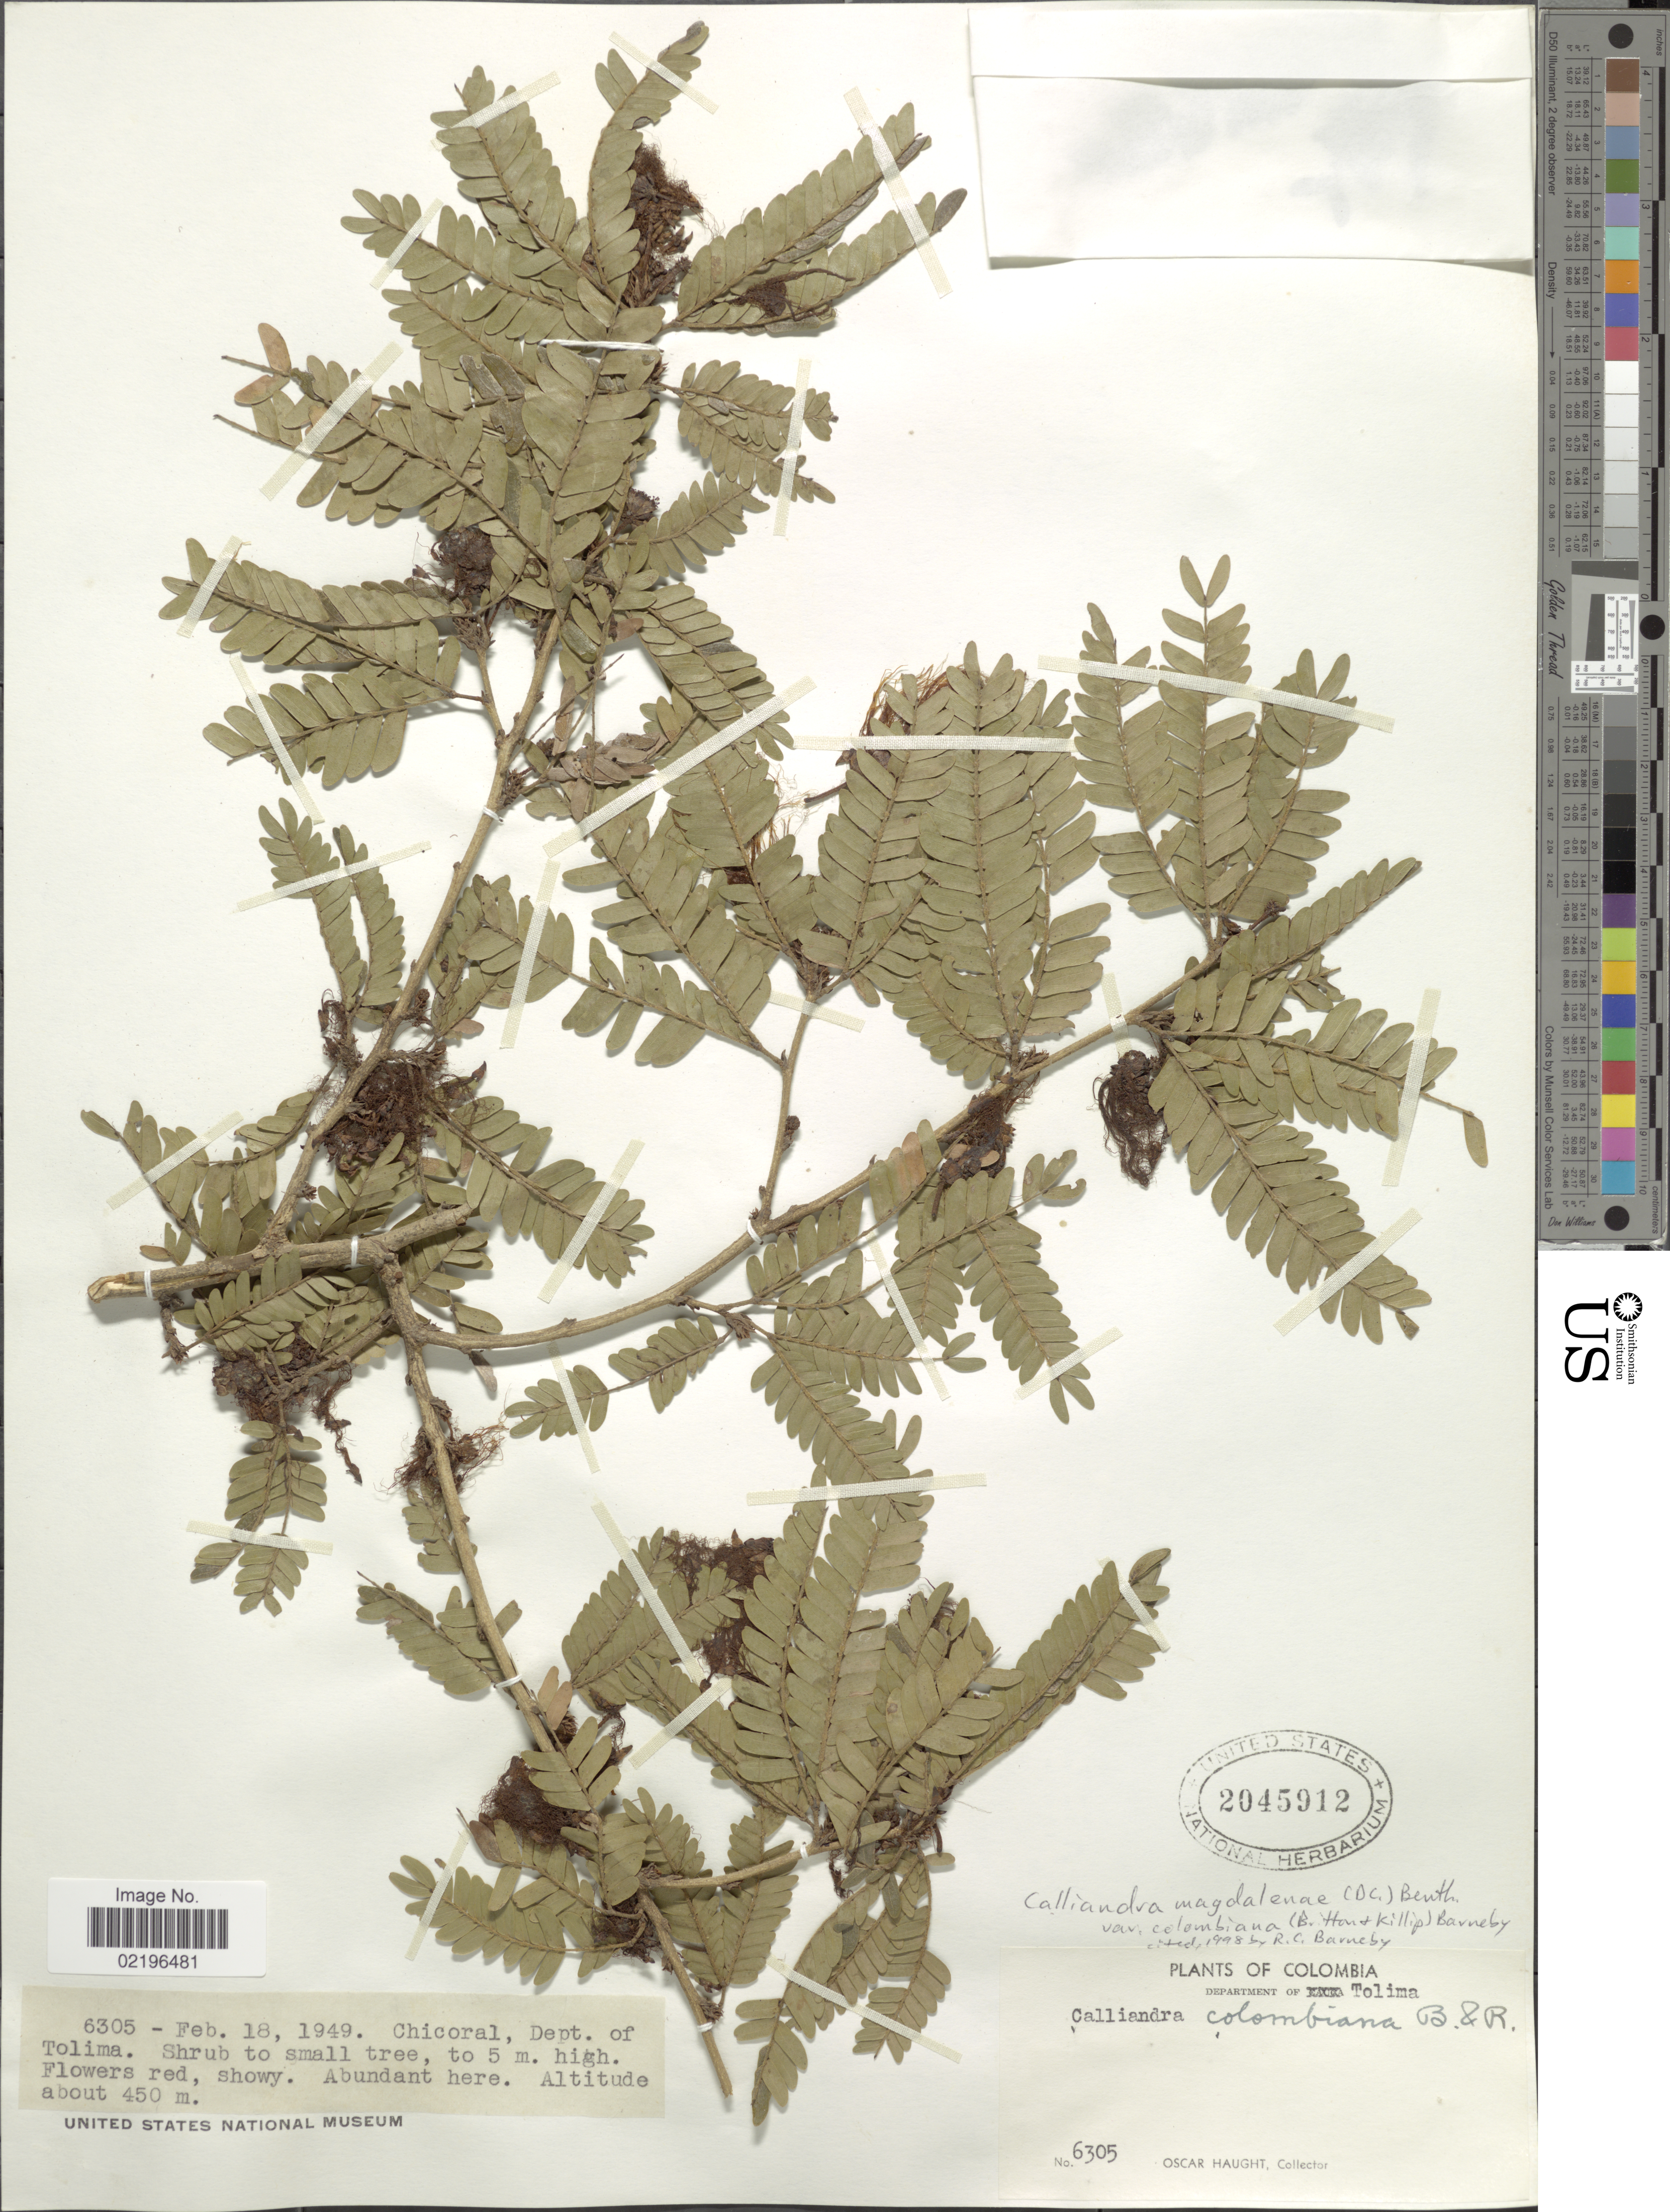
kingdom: Plantae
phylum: Tracheophyta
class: Magnoliopsida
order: Fabales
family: Fabaceae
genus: Calliandra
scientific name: Calliandra magdalenae var. colombiana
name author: (Britton & Rose) Barneby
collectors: O. L. Haught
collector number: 6305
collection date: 1949-02-18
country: Colombia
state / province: Tolima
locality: Chicoral, Dept. of Tolima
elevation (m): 450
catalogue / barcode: US 2045912